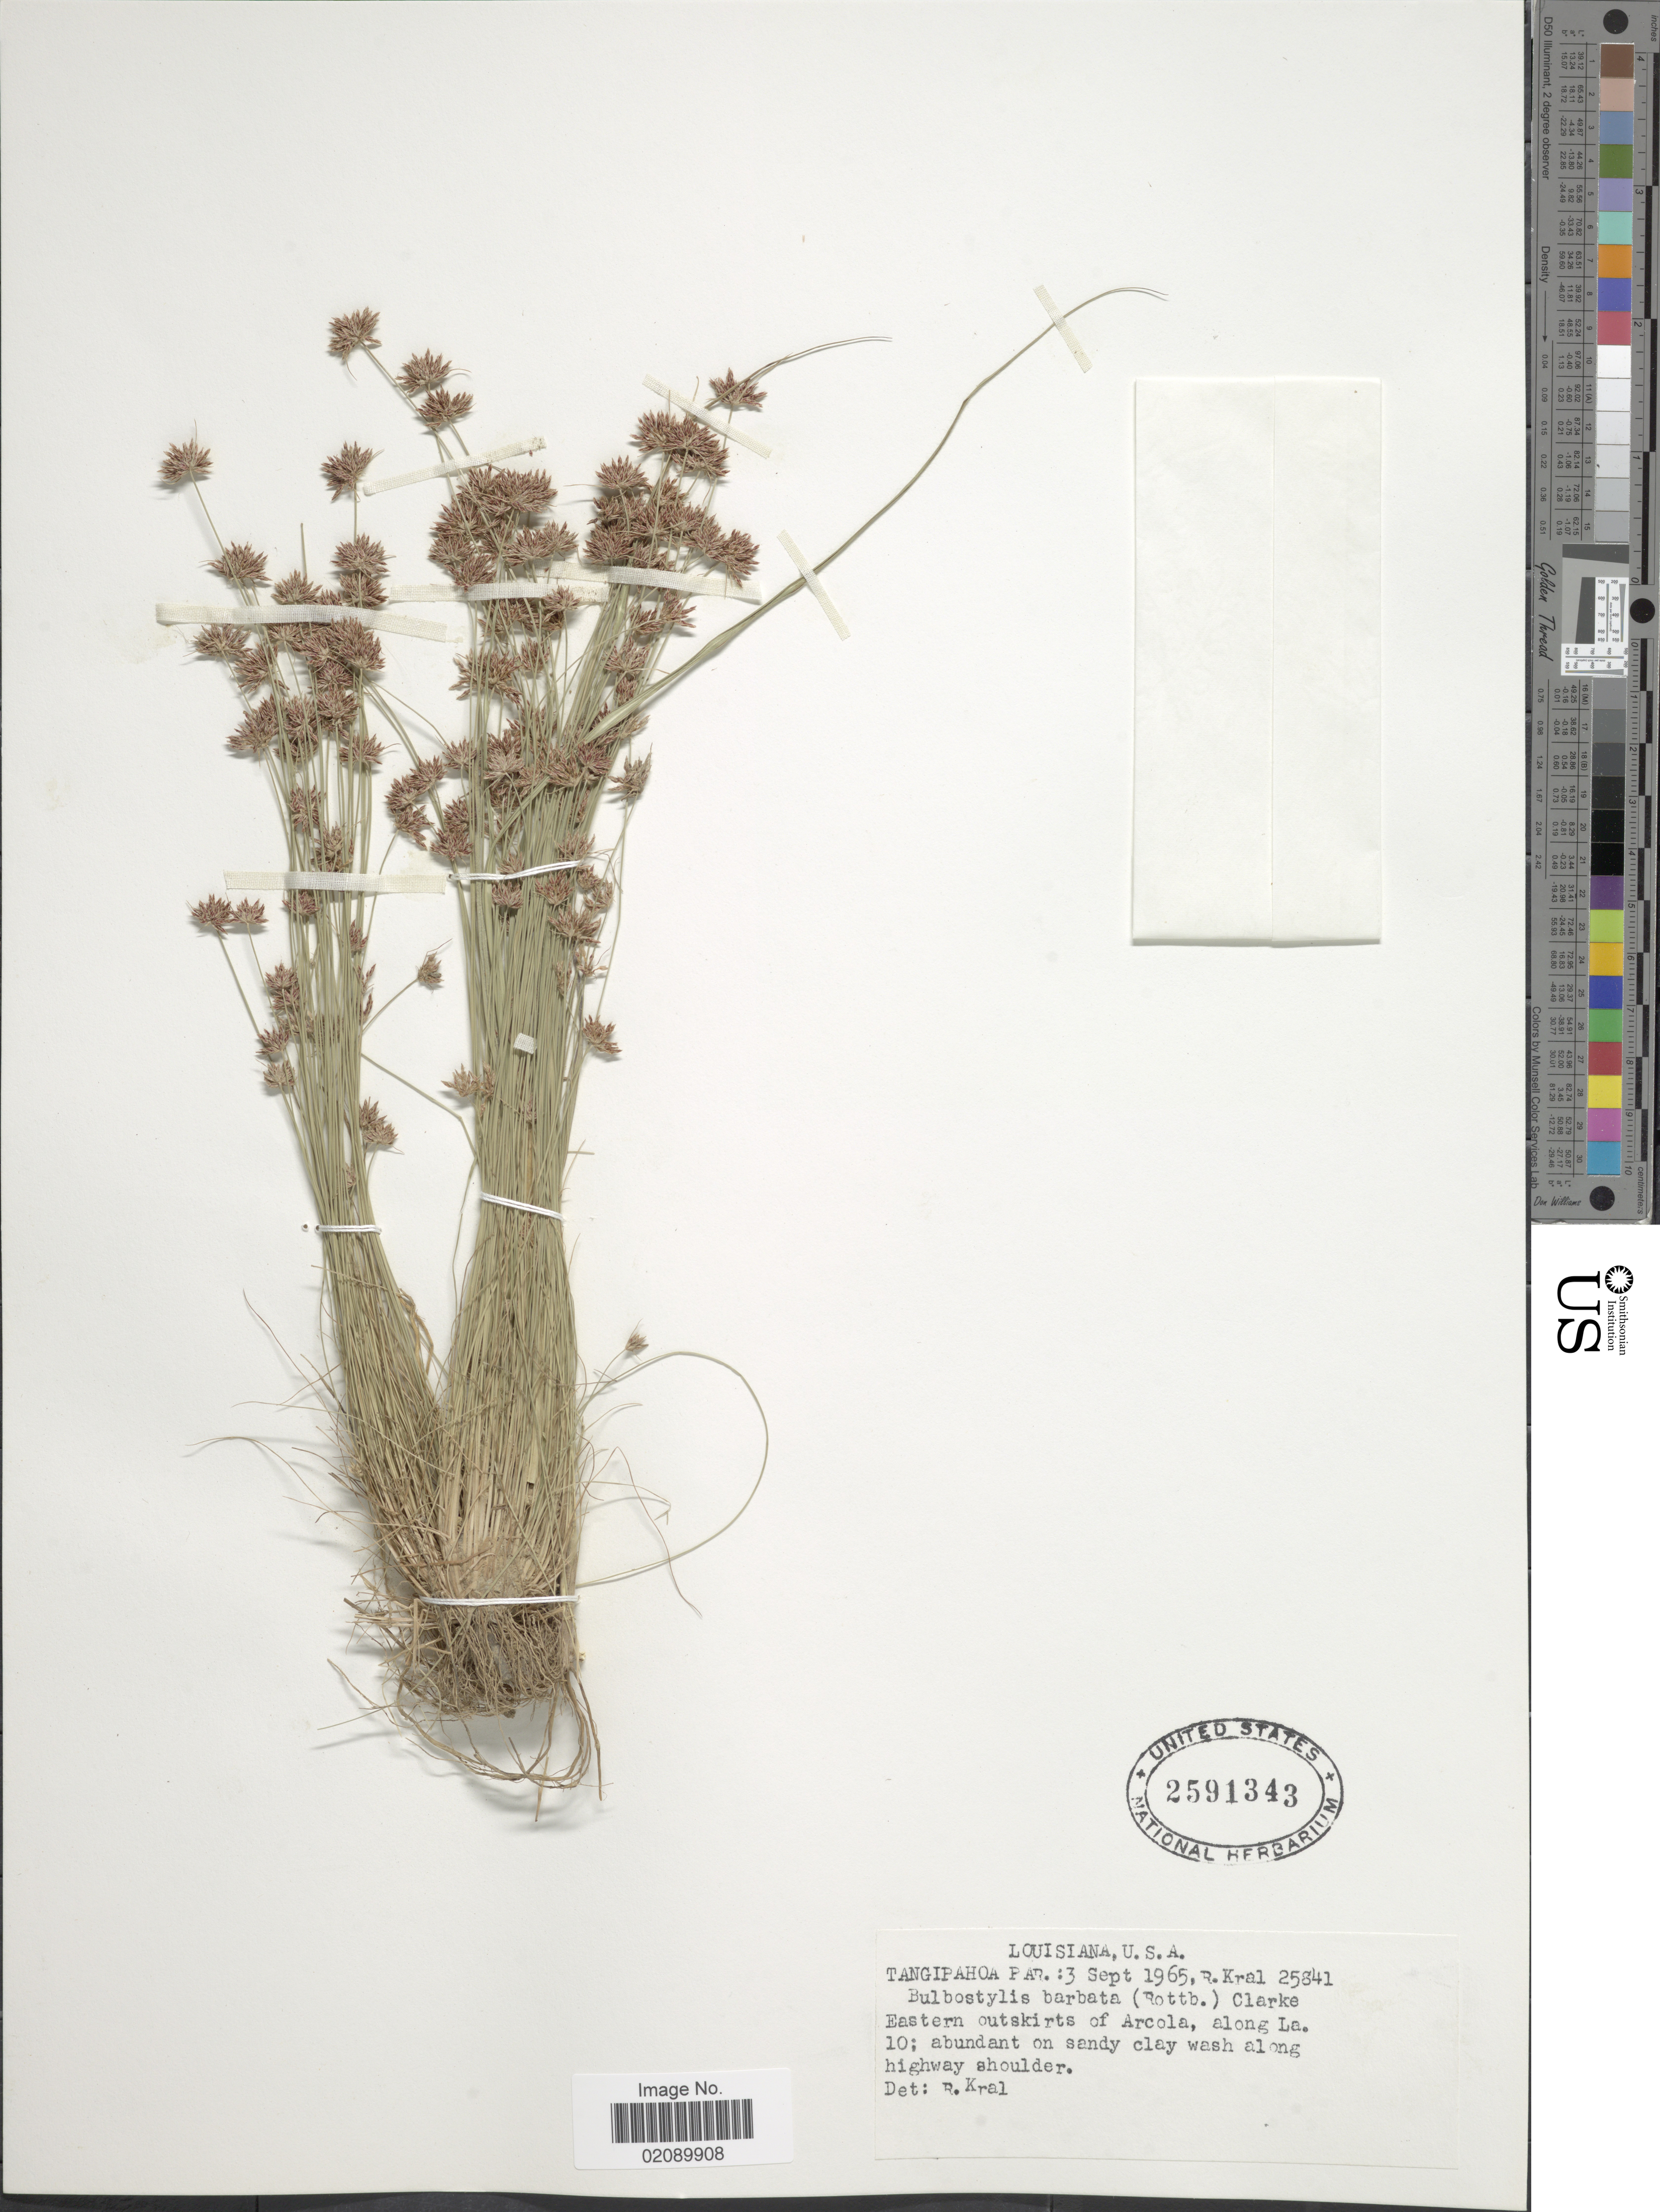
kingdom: Plantae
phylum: Tracheophyta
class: Liliopsida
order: Poales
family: Cyperaceae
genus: Bulbostylis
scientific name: Bulbostylis barbata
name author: (Rottb.) C.B. Clarke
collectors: R. Kral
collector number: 25841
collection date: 1965-09-03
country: United States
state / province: Louisiana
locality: Tangipahoa Par. Eastern outskirts of Arcola, along La. 10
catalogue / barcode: US 2591343